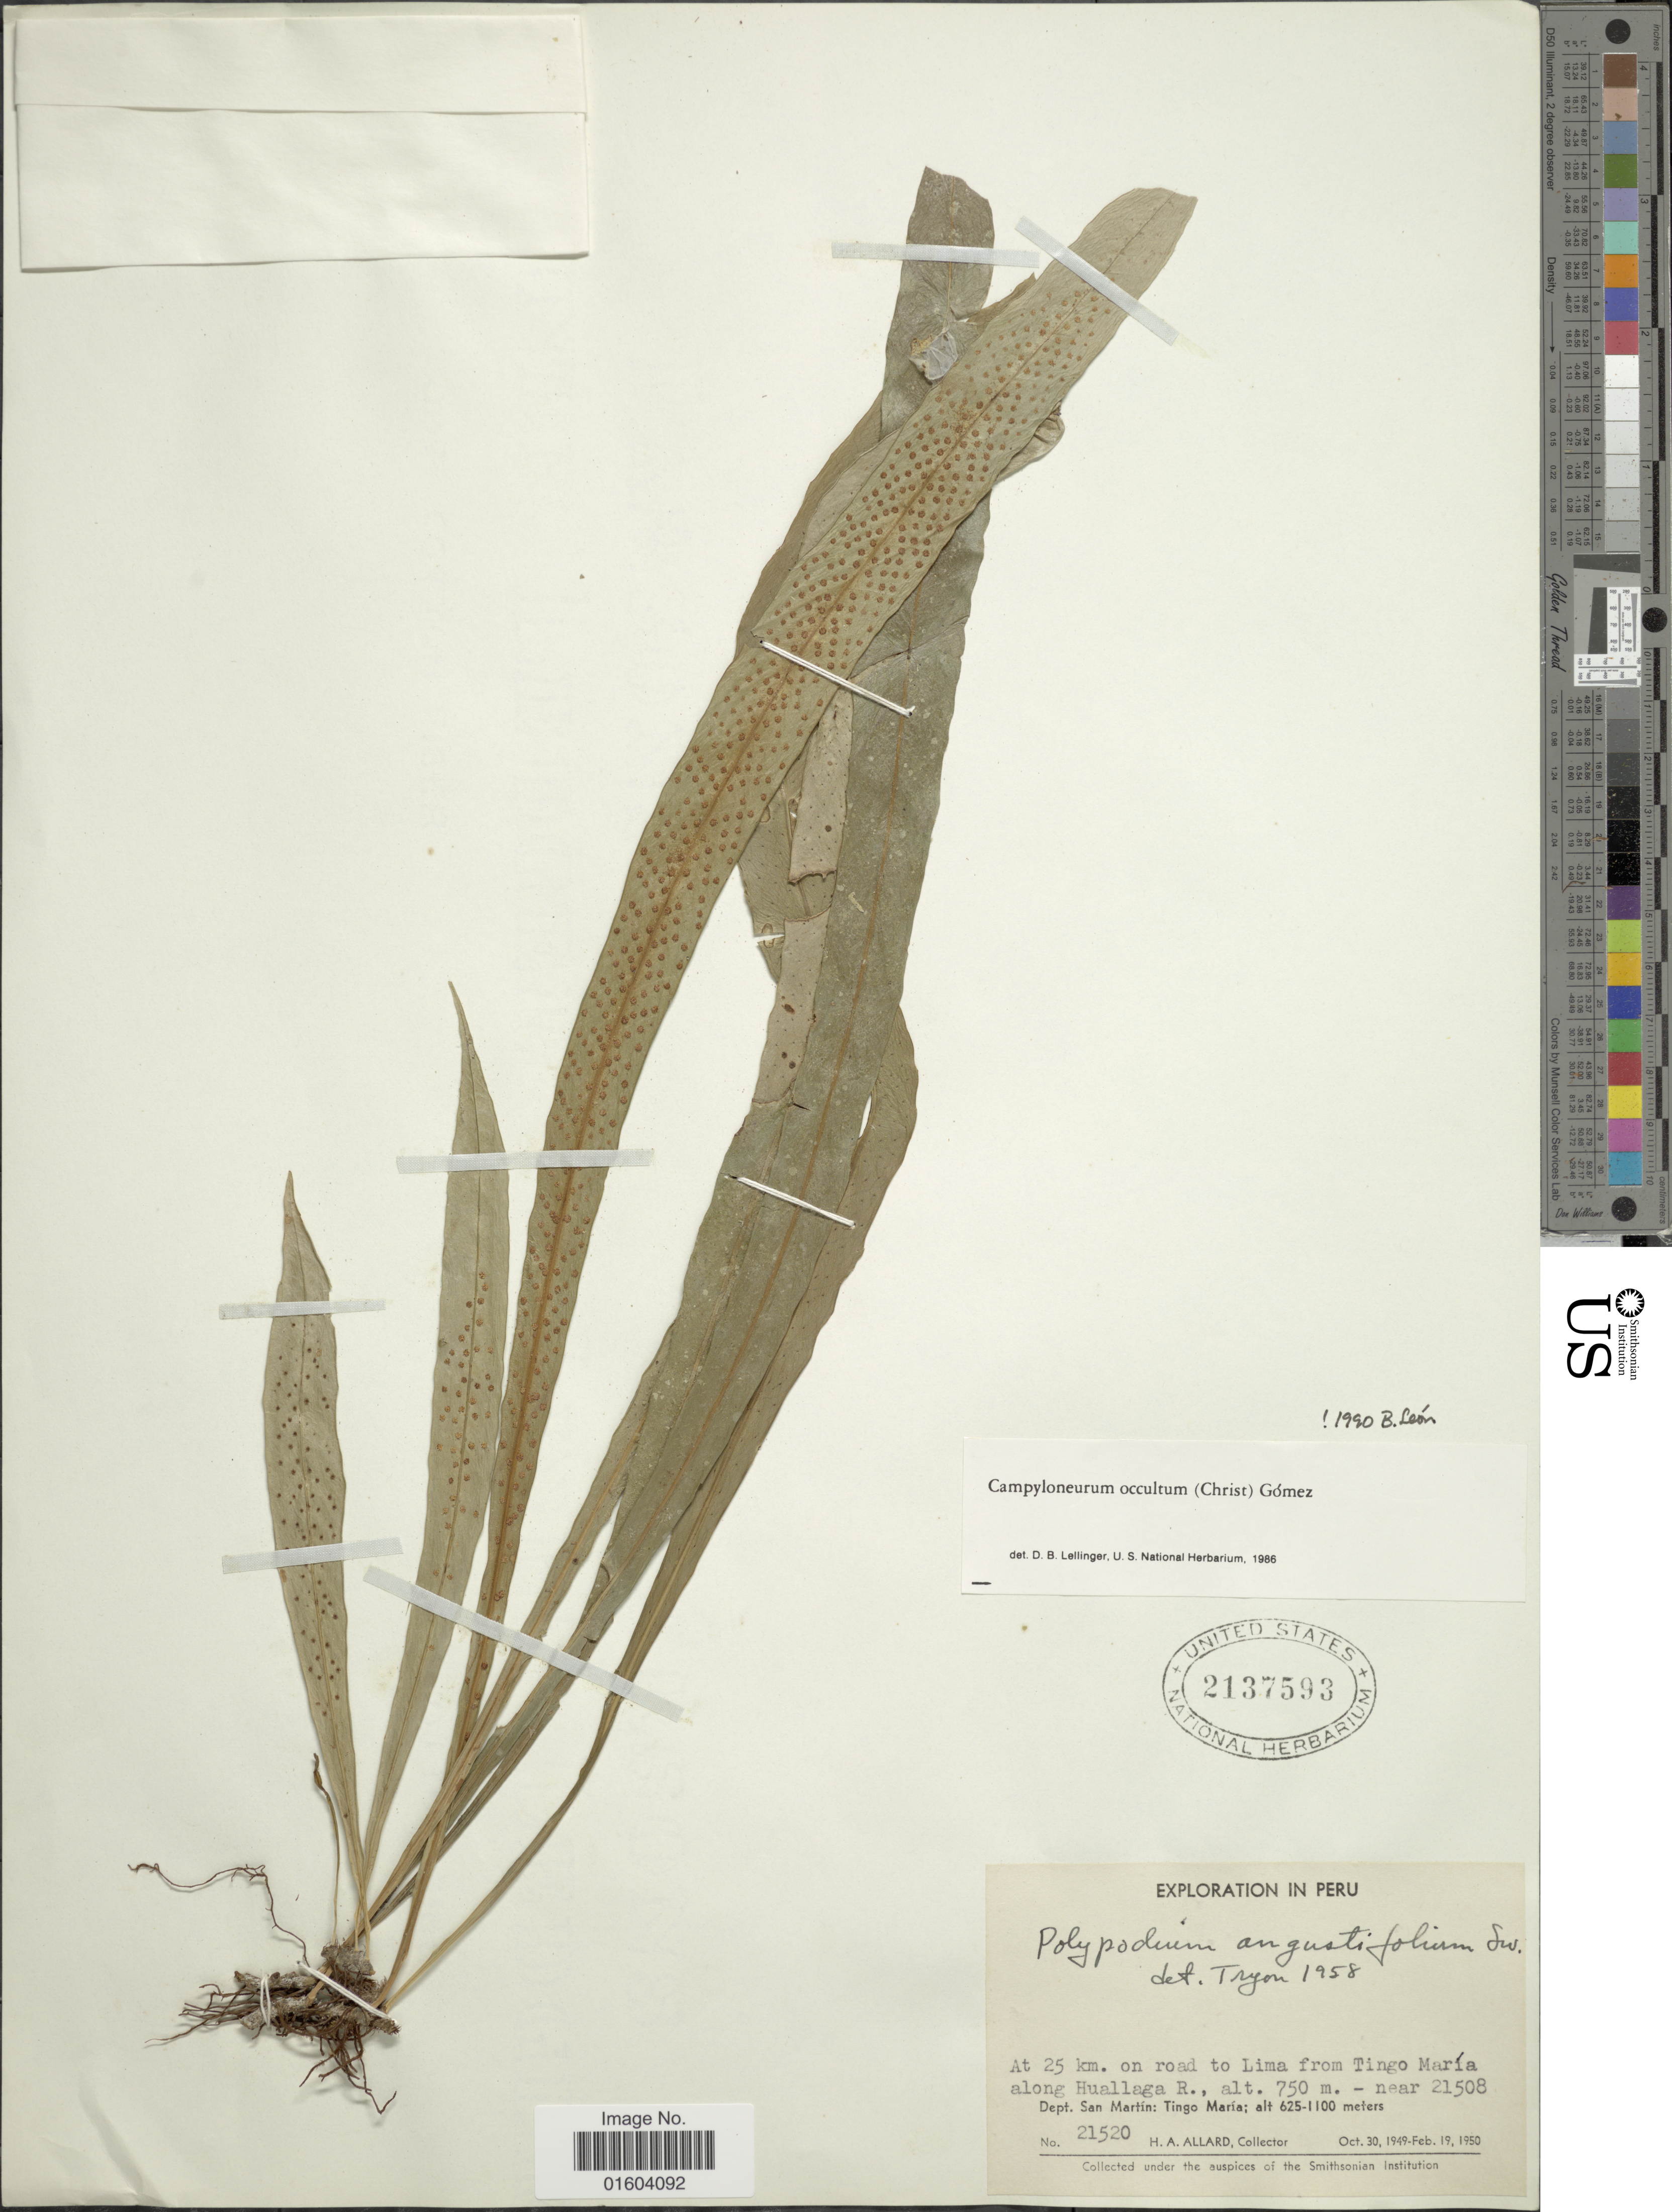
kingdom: Plantae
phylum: Tracheophyta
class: Polypodiopsida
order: Polypodiales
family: Polypodiaceae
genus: Campyloneurum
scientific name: Campyloneurum aphanophlebium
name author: (Kunze) T. Moore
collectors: H. A. Allard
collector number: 21520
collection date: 1949-10-30/1950-02-19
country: Peru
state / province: San Martín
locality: Peru, At 25 km. on road to Lima from Tingo Maria along Huallag R., near 21508. Dept. San Martin: Tingo Maria.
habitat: on road along river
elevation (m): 750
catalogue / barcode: US 2137593